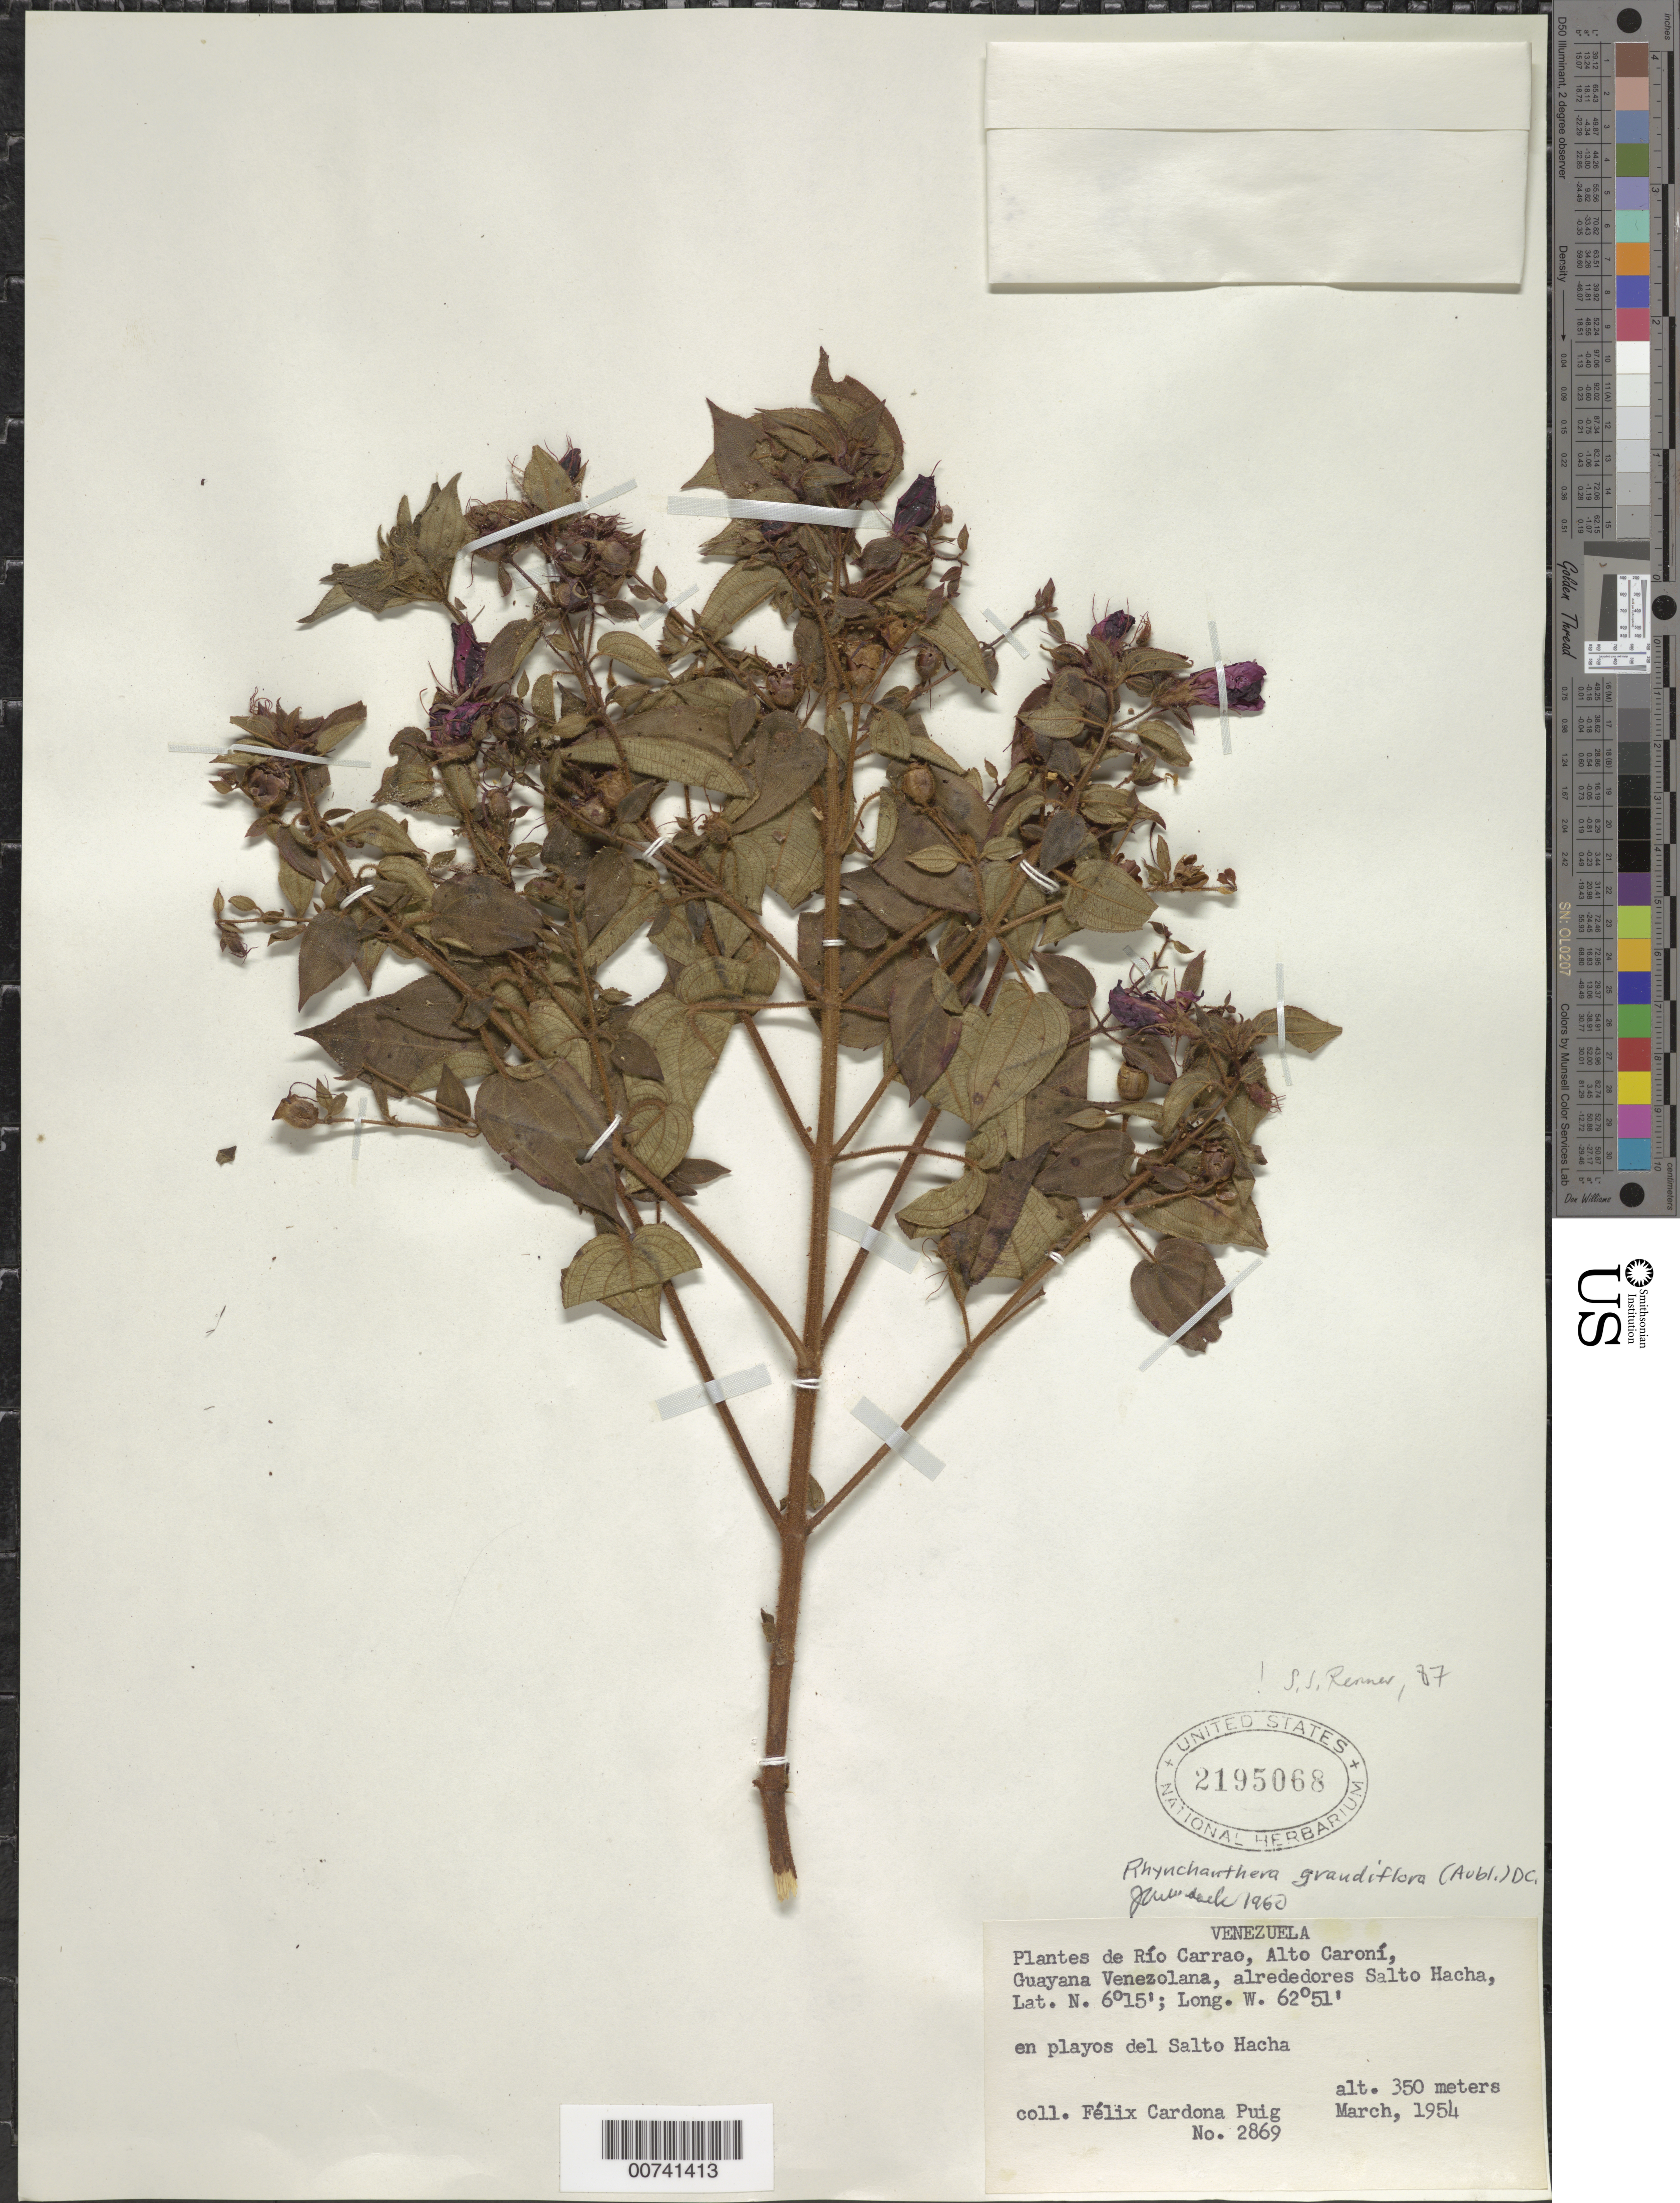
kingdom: Plantae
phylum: Tracheophyta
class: Magnoliopsida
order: Myrtales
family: Melastomataceae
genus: Rhynchanthera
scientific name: Rhynchanthera grandiflora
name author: (Aubl.) DC.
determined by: Renner, S. S.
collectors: F. Cardona Puig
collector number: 2869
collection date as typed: Mar-54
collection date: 1954-03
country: Venezuela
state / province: Bolívar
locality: Alto Río Caroni, Rio Carrao, Salto Hacha, Guayana Venezolana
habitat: Playos del salto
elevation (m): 350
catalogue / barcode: US 2195068